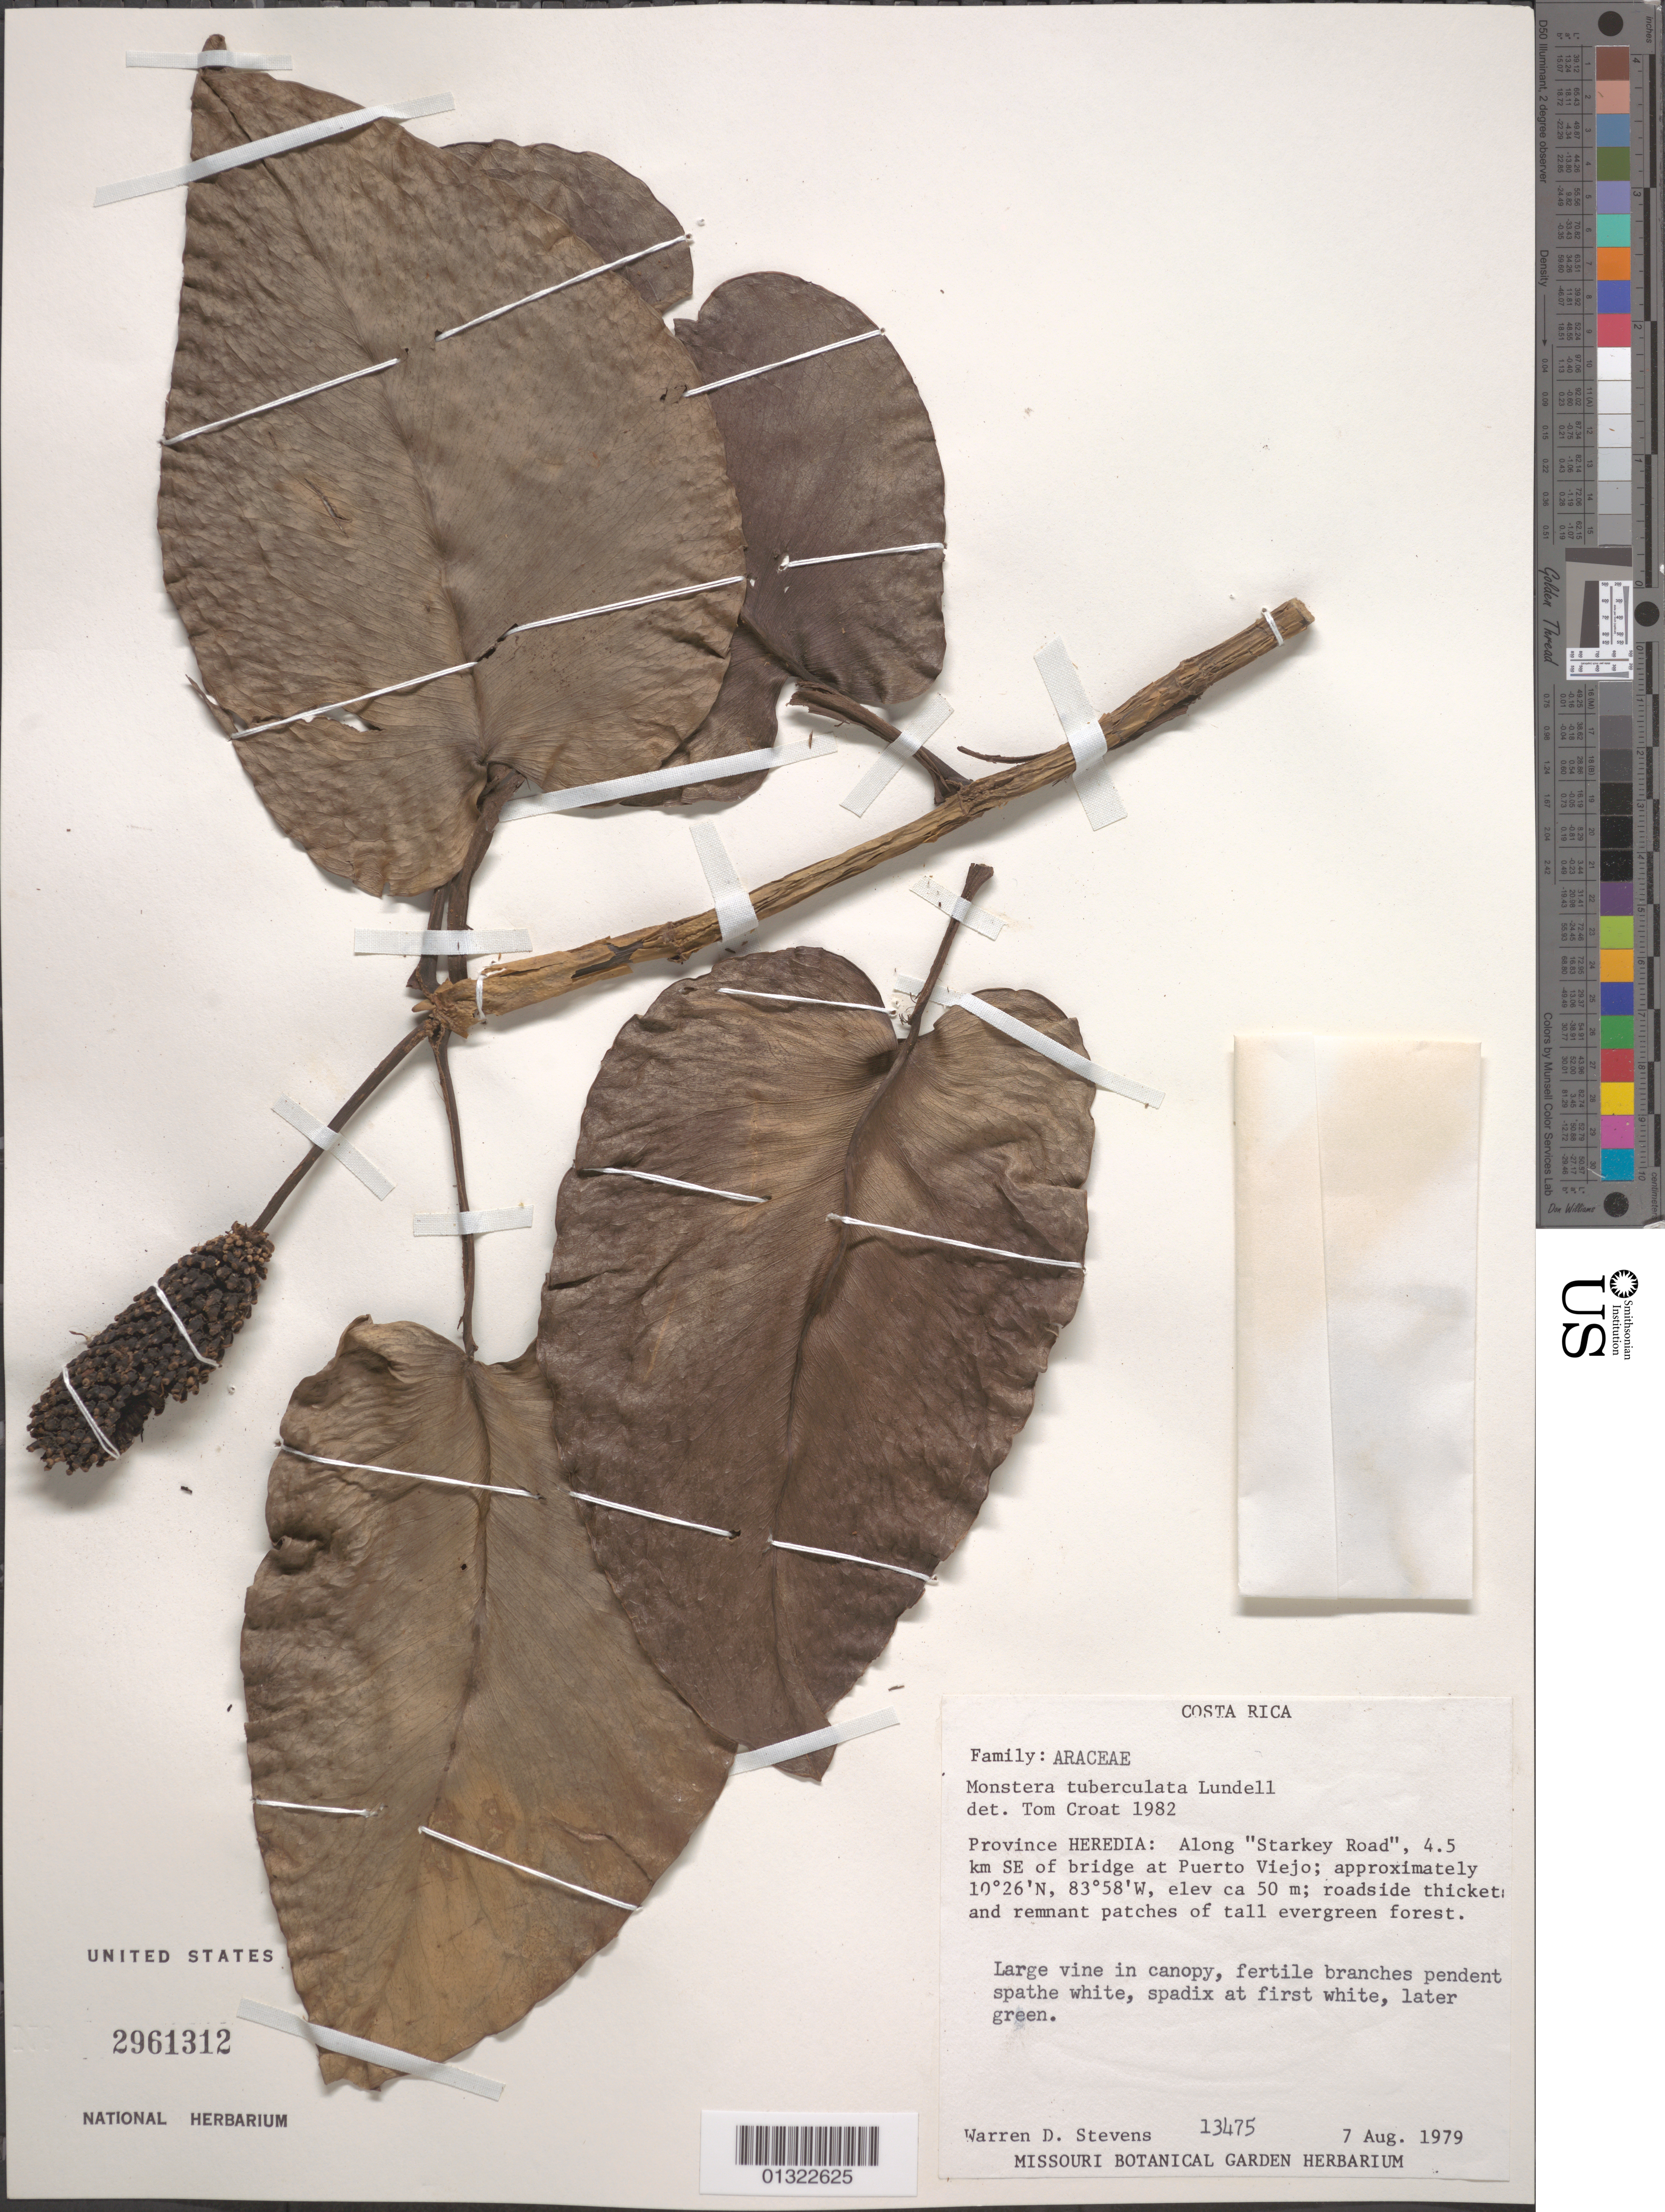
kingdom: Plantae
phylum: Tracheophyta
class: Liliopsida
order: Alismatales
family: Araceae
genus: Monstera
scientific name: Monstera tuberculata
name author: Lundell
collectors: W. D. Stevens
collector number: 13475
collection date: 1979-08-07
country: Costa Rica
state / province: Heredia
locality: Along "Starkey Road", 4.5 km SE of bridge at Puerto Viejo.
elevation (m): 50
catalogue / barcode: US 2961312